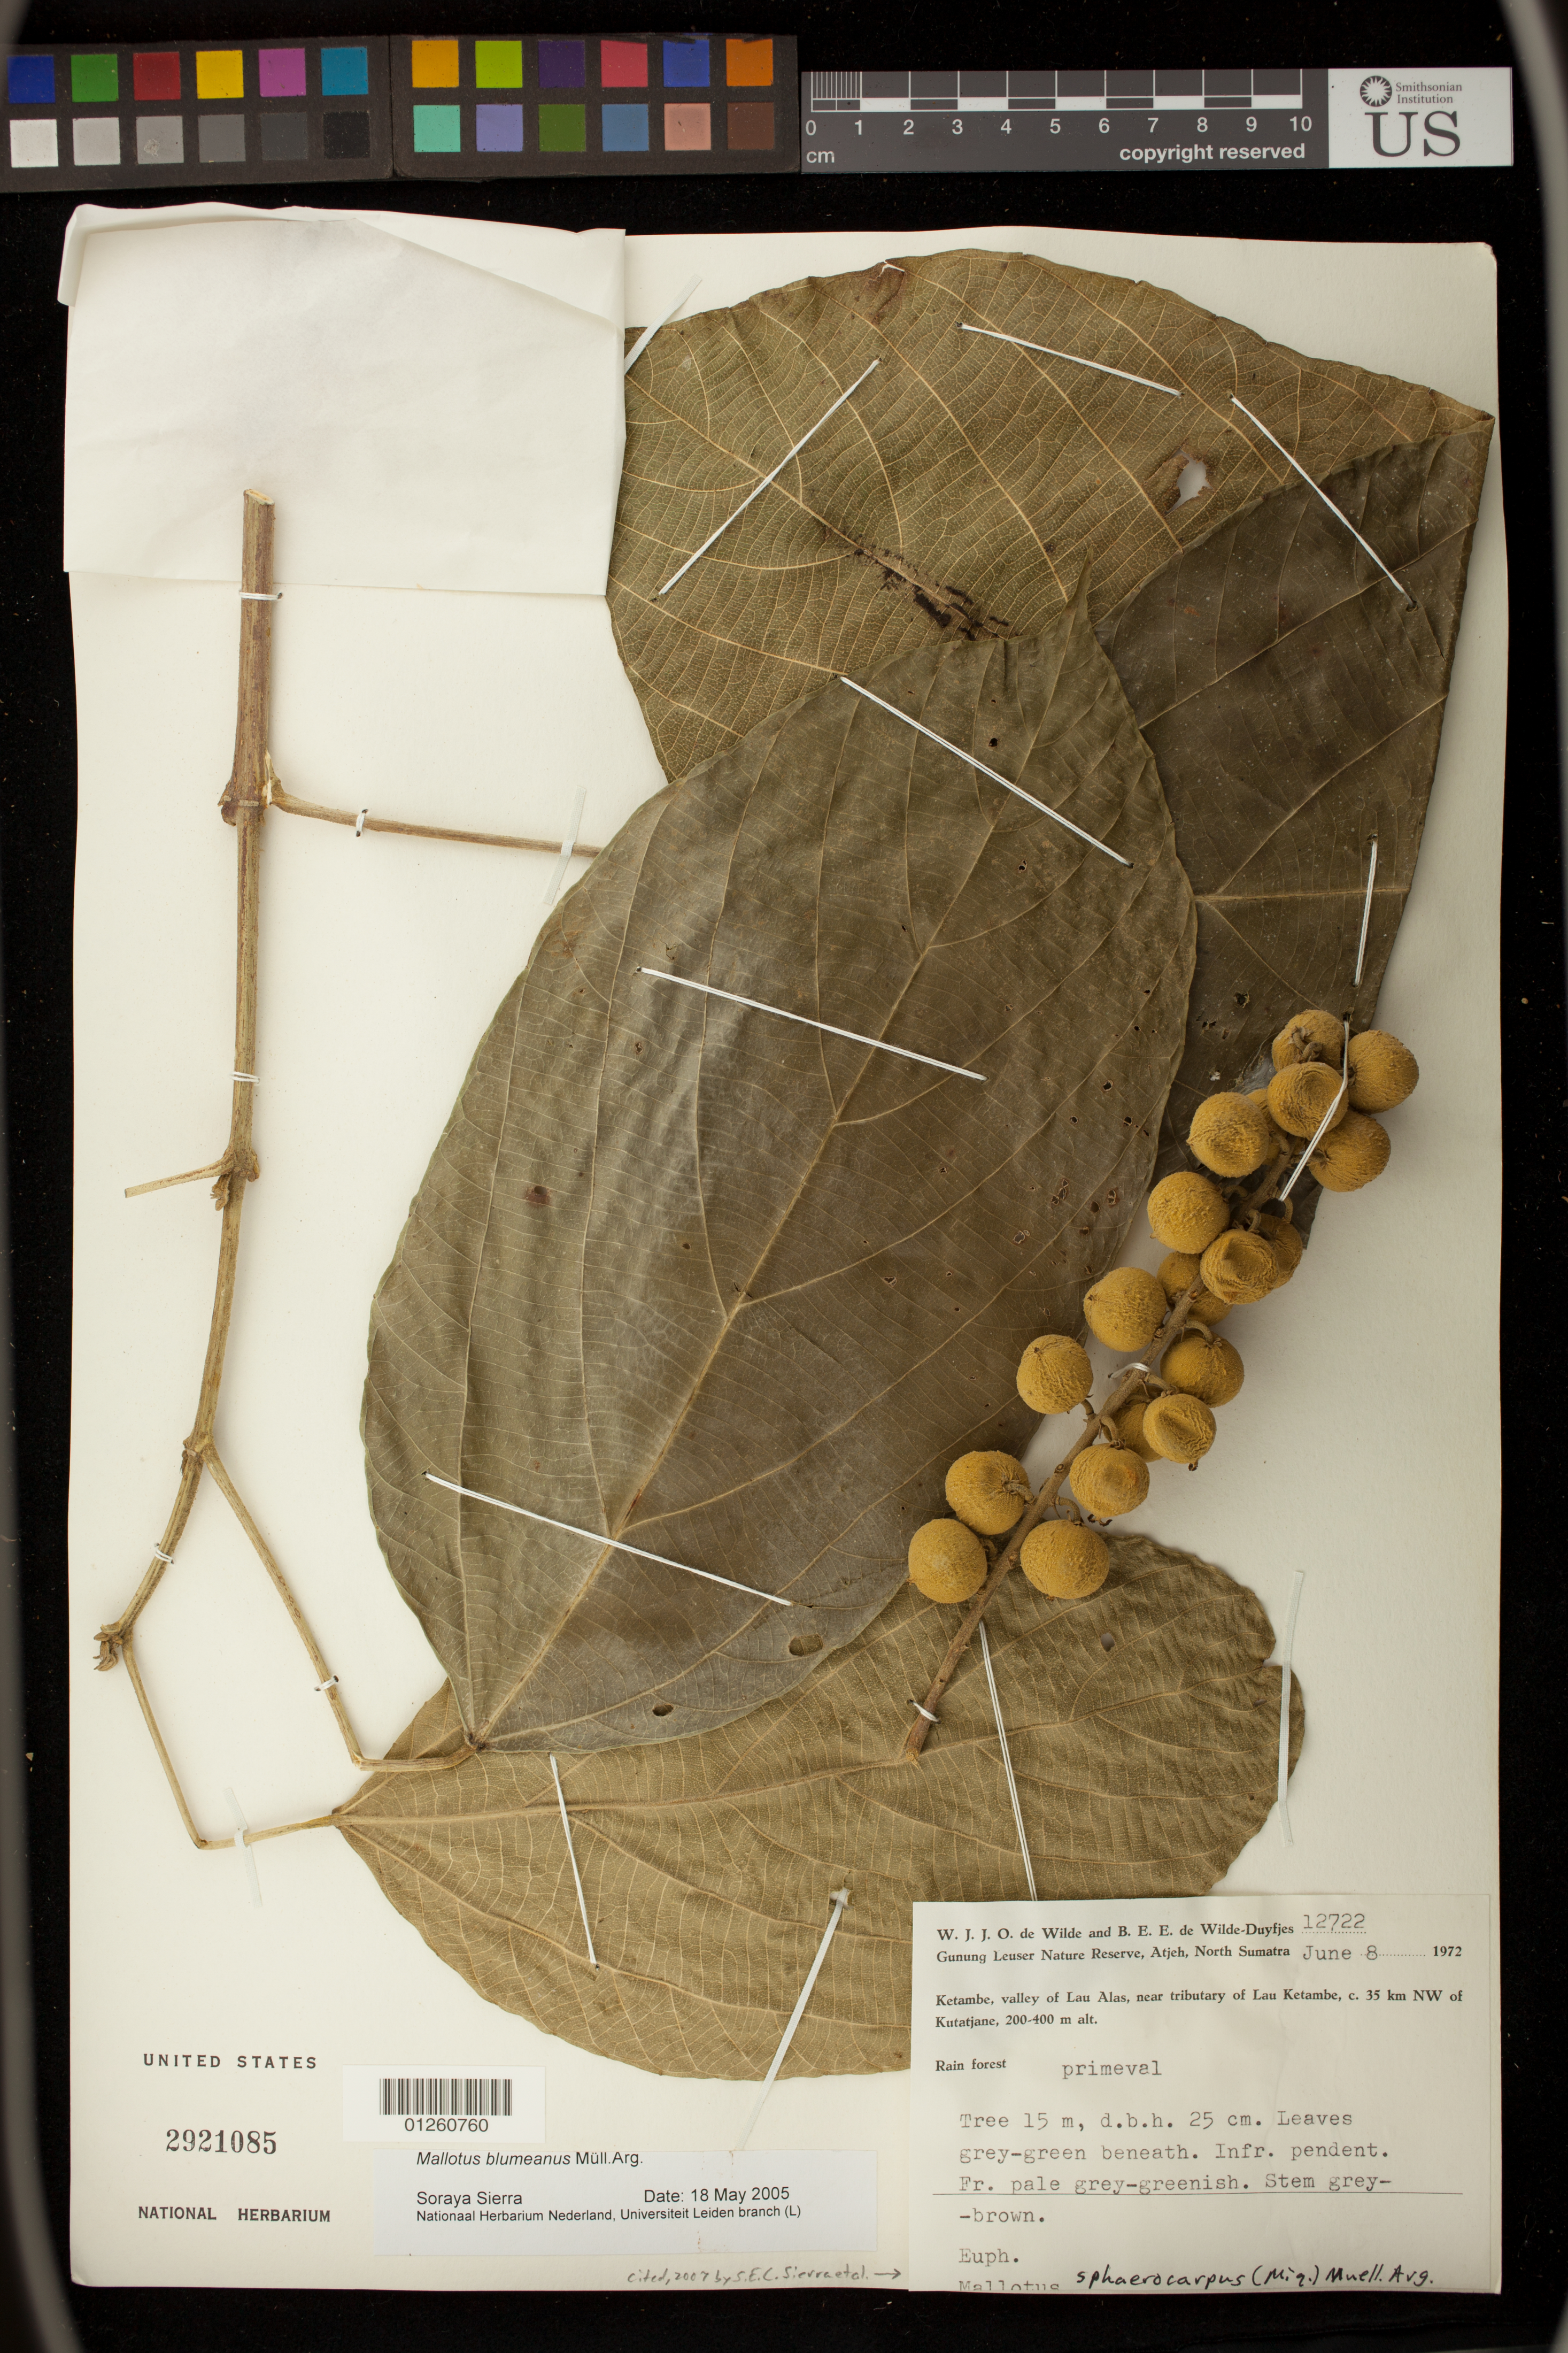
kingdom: Plantae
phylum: Tracheophyta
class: Magnoliopsida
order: Malpighiales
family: Euphorbiaceae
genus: Mallotus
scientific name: Mallotus sphaerocarpus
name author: (Miq.) Müll. Arg.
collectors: W. J. de Wilde & B. E. de Wilde-Duyfjes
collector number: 12722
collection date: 1972-06-08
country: Indonesia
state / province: Sumatra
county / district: Aceh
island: Sumatra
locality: Gunung Leuser Nature Reserve, Atjeh, North Sumatra. Ketambe, valley of Lau Alas, near tributary of Lau Ketambe, c. 35 km NW of Kutatjane.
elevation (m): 200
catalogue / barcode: US 2921085